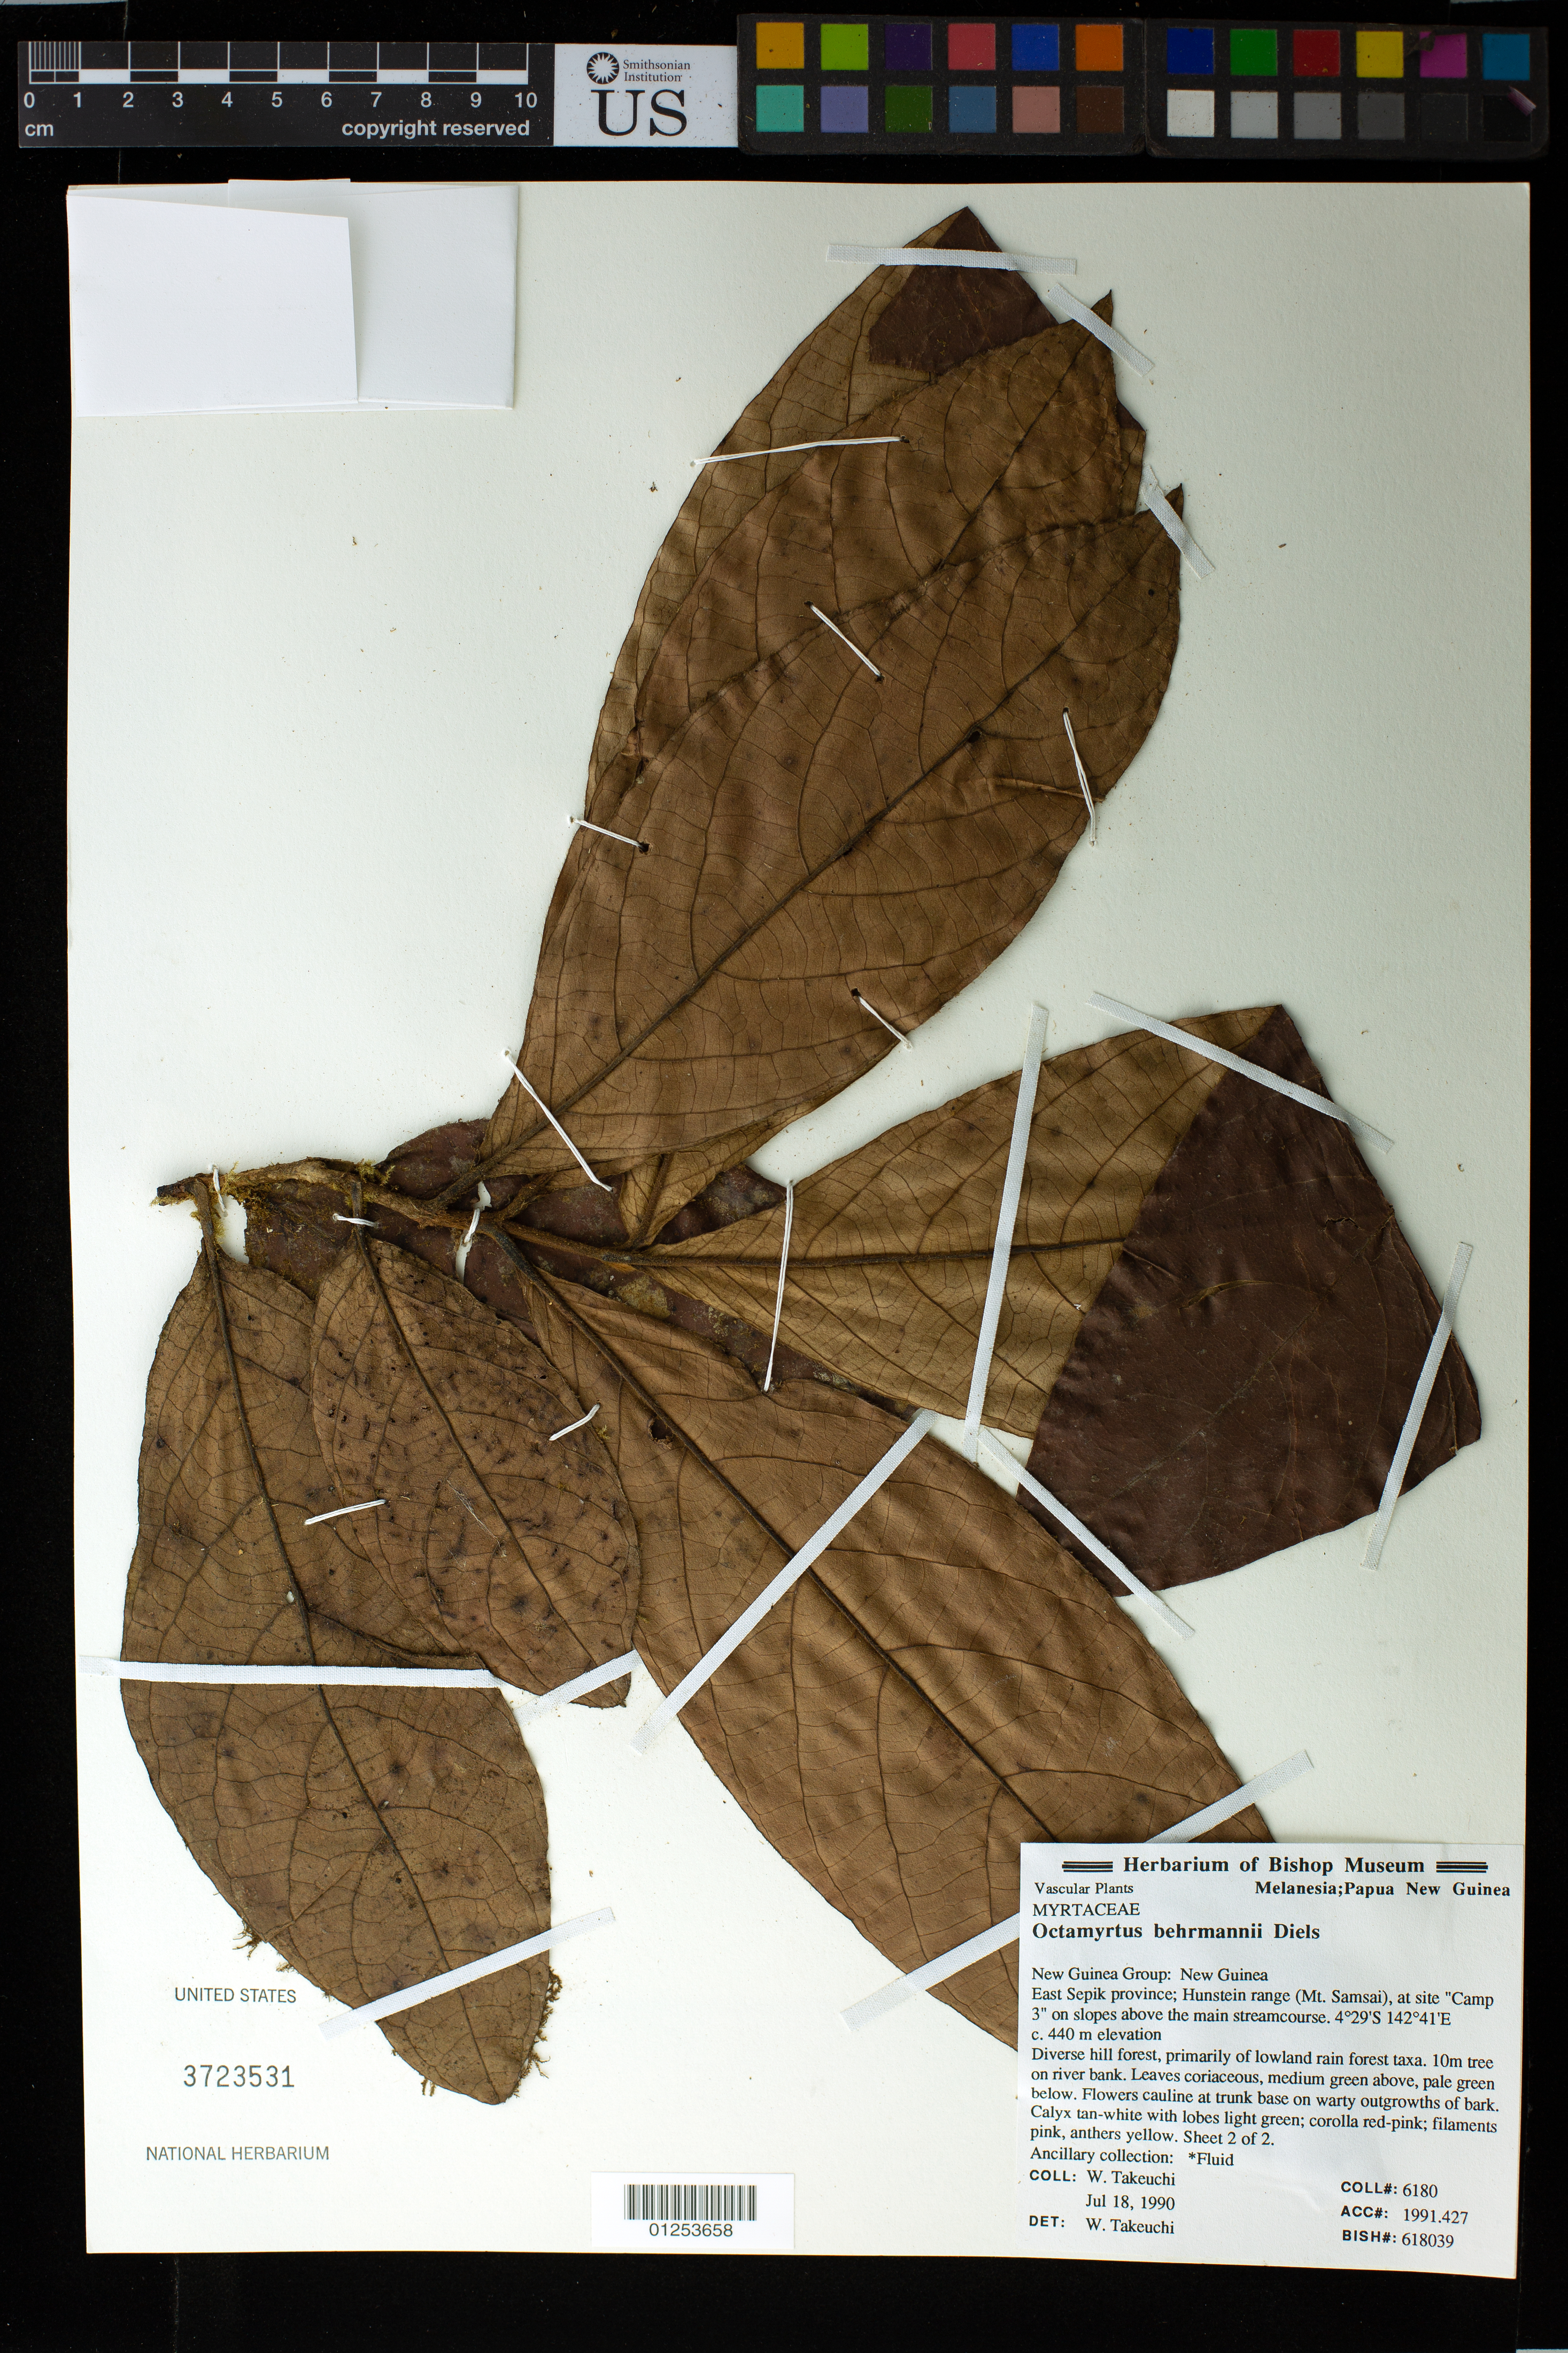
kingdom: Plantae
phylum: Tracheophyta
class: Magnoliopsida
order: Myrtales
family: Myrtaceae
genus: Octamyrtus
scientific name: Octamyrtus behrmannii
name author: Diels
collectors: W. Takeuchi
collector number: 6180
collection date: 1990-07-18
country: Papua New Guinea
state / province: East Sepik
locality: Hunstein range (Mt. Samsai) at site "Camp 3" on slopes above the main streamcourse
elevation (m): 440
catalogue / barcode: US 3723531